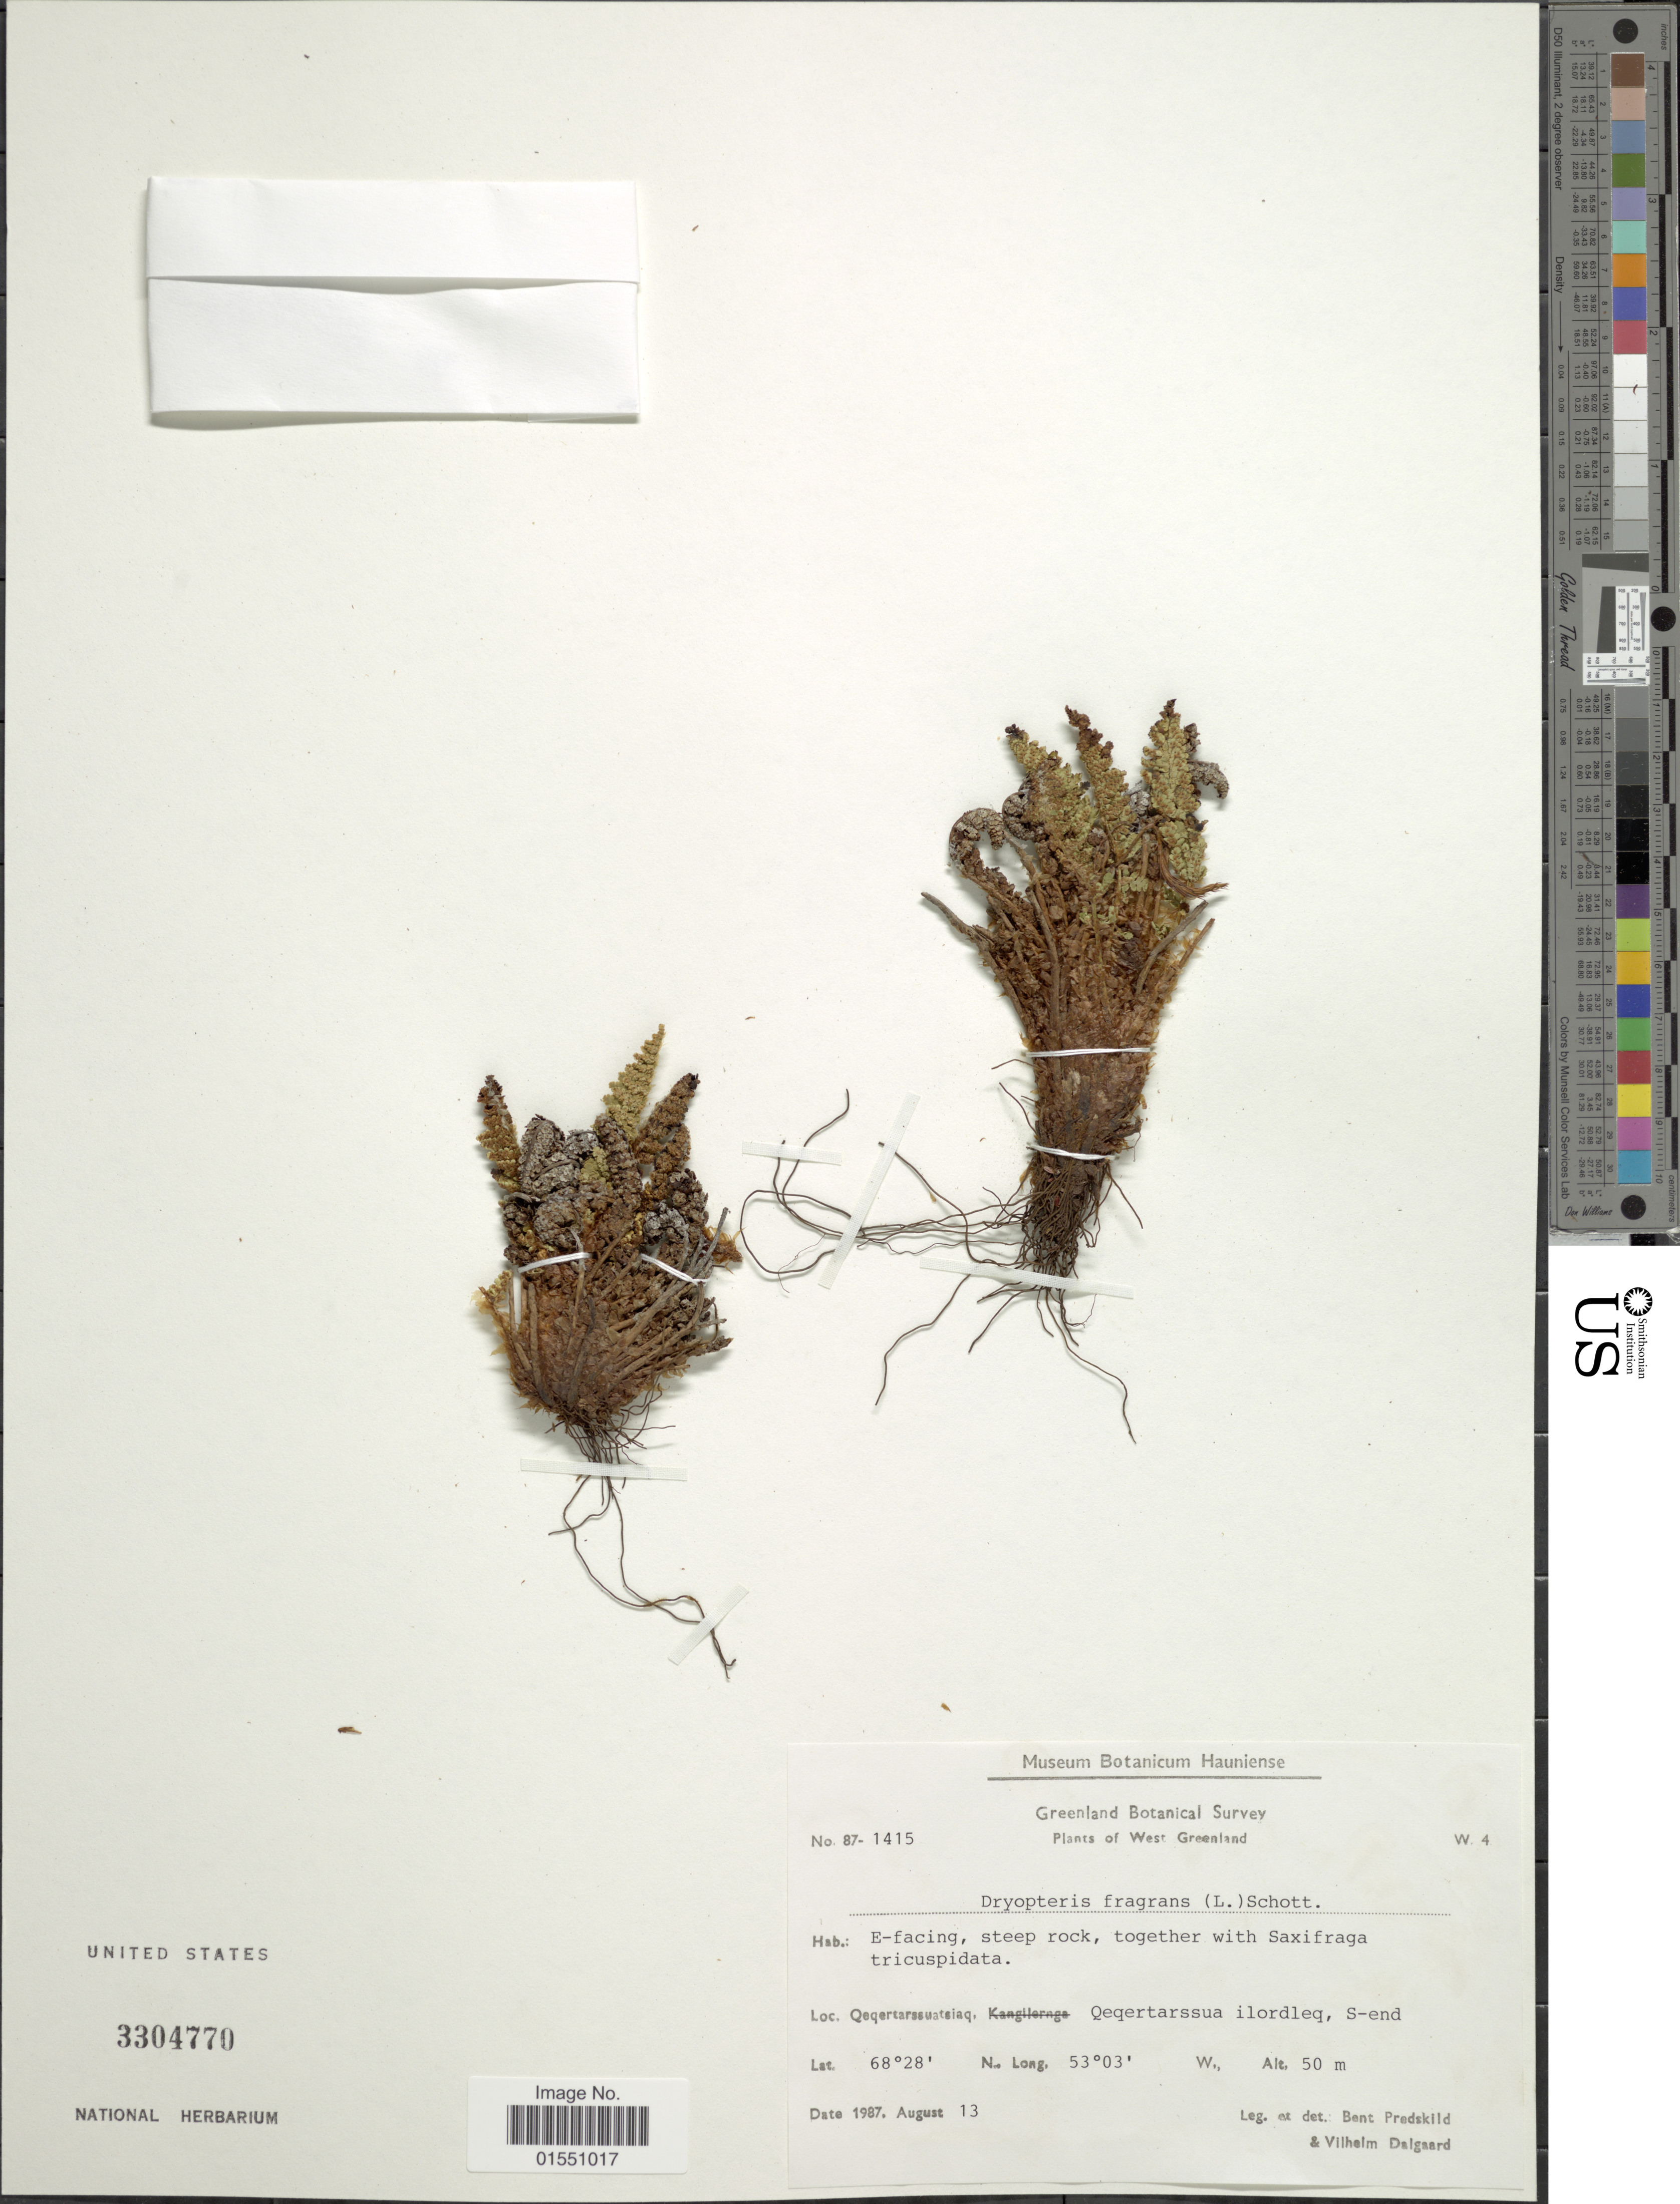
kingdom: Plantae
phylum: Tracheophyta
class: Polypodiopsida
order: Polypodiales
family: Dryopteridaceae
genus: Dryopteris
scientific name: Dryopteris fragrans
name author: (L.) Schott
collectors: B. Predskild & V. Dalgaard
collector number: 87-1415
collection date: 1987-08-13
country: Greenland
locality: West Greenland. Qeqertarssuatsiaq, Qeqertarssua ilordleq, S-end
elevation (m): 50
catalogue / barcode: US 3304770